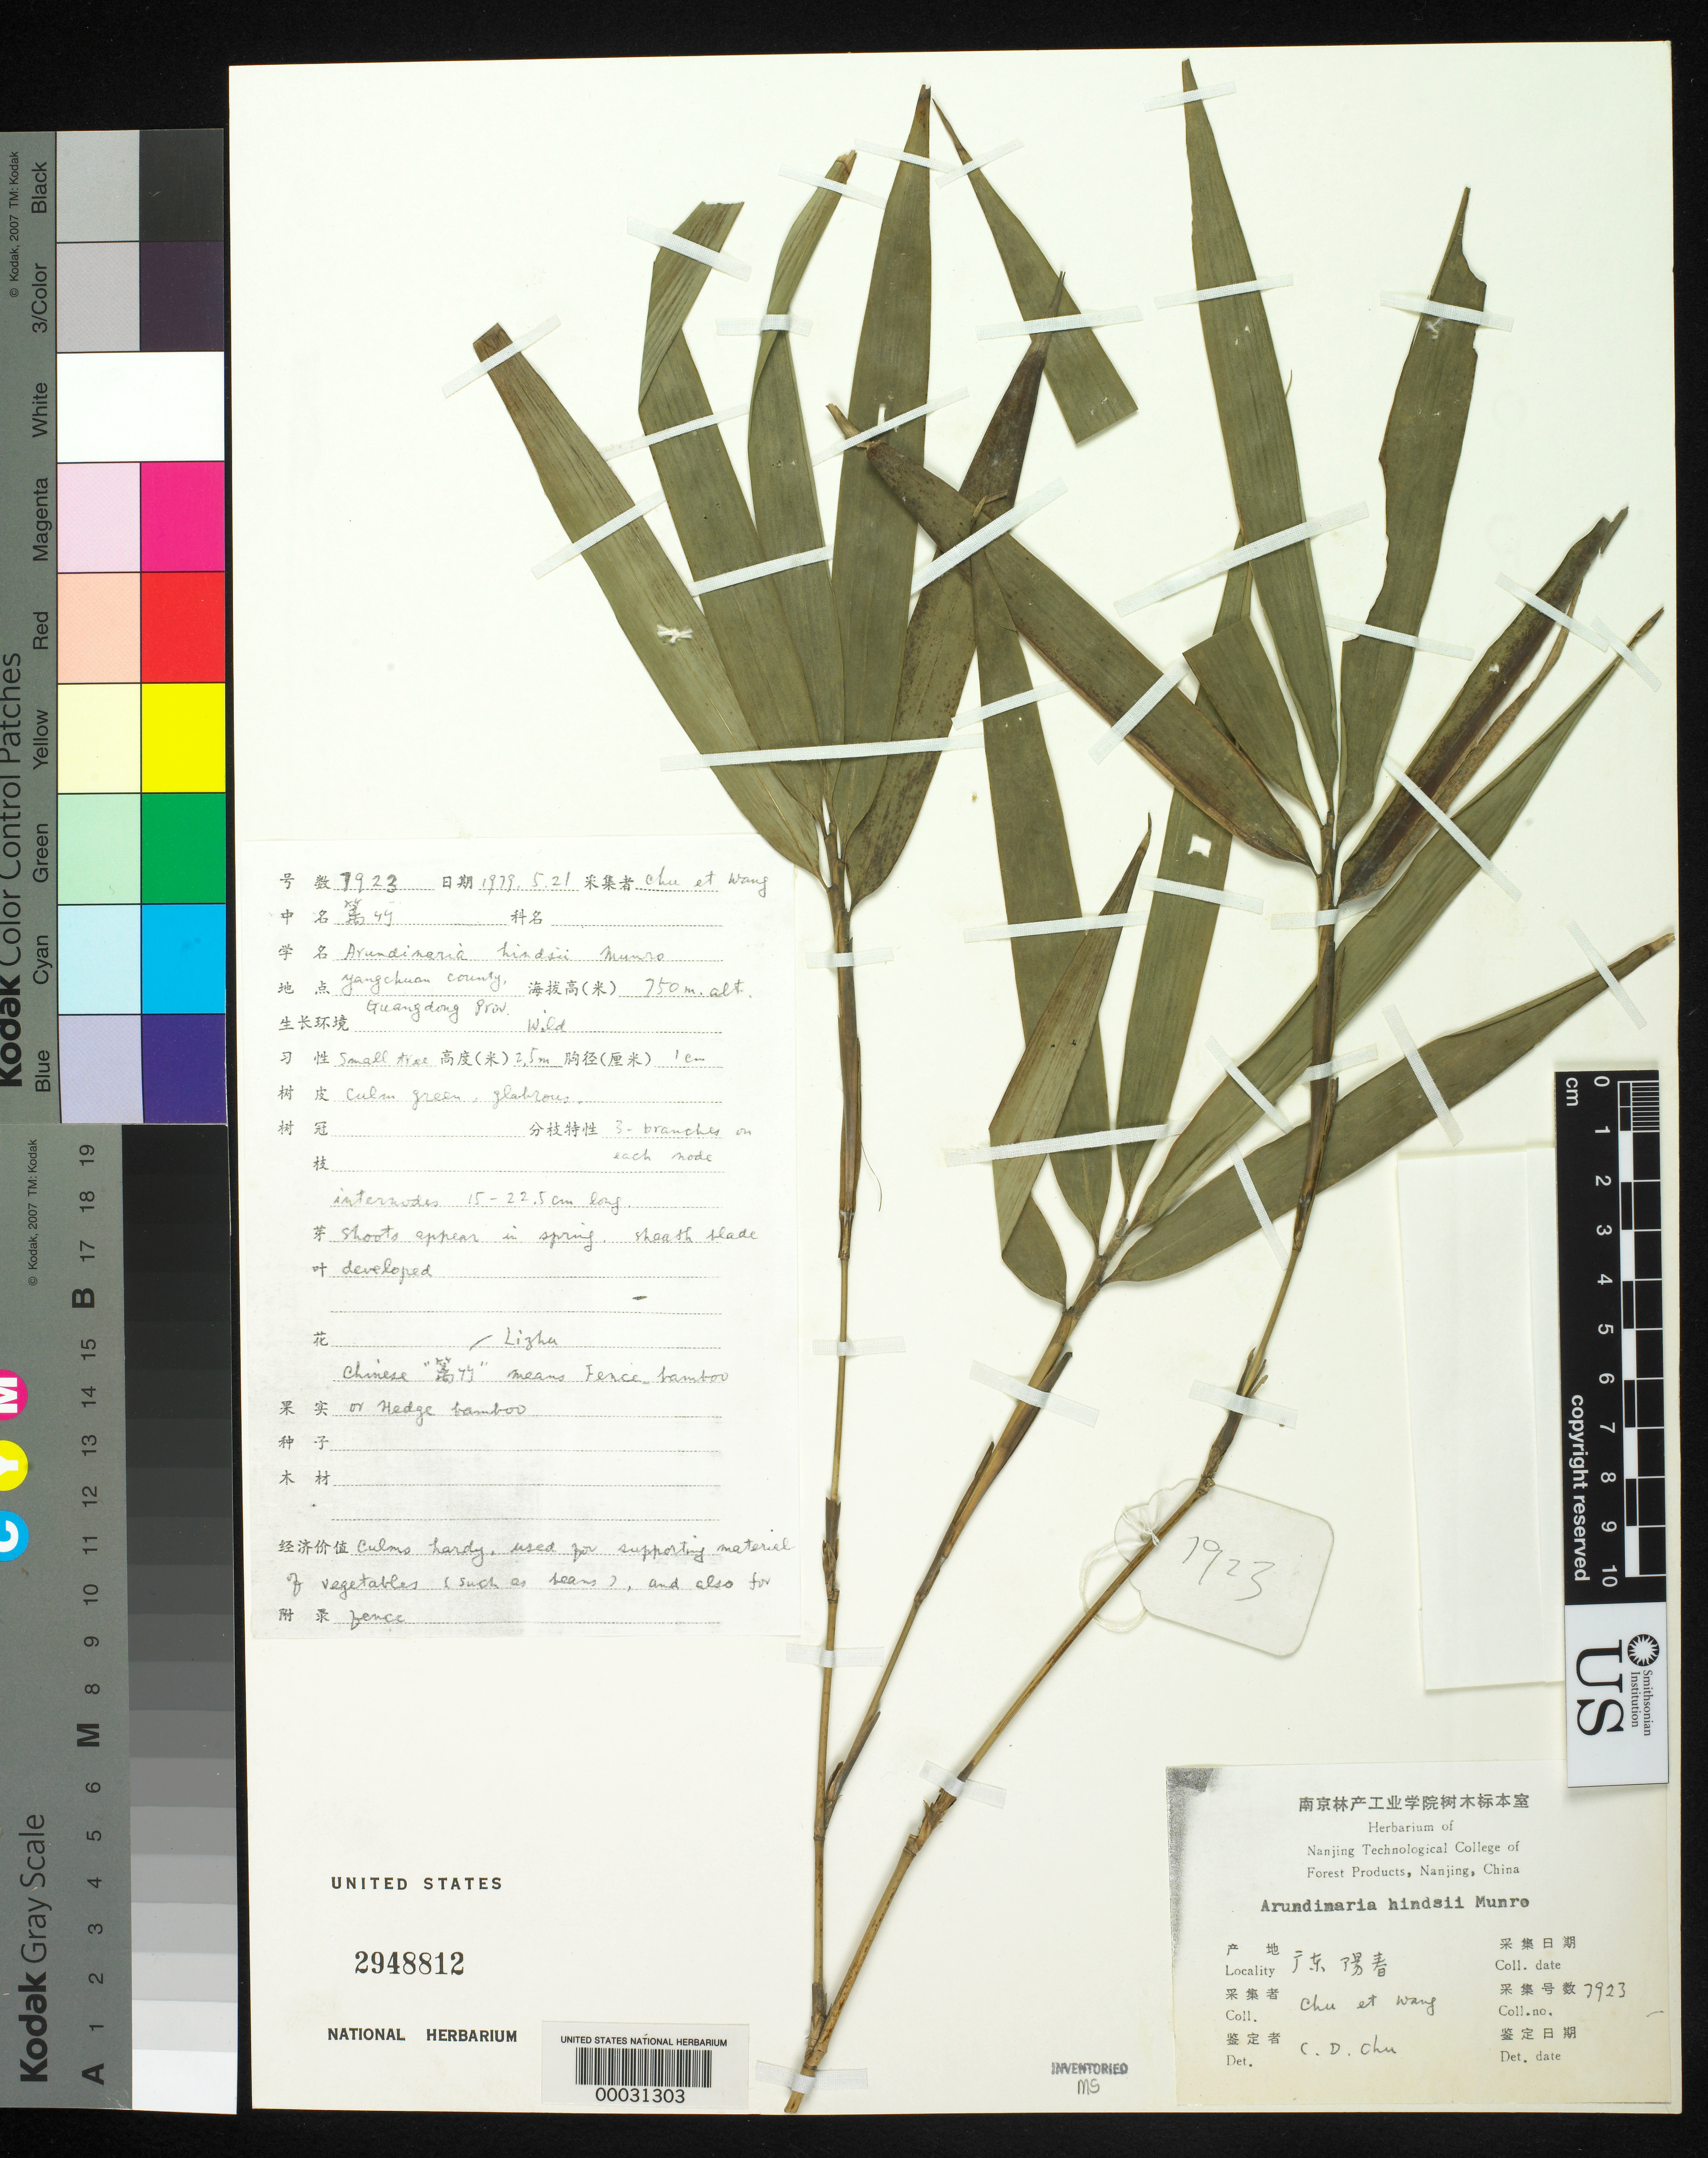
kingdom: Plantae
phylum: Tracheophyta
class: Liliopsida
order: Poales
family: Poaceae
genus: Pseudosasa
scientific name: Pseudosasa hindsii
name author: (Munro) S.L. Chen & G.Y. Sheng ex T.G. Liang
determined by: Poaceae Reorganization Project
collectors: -- Chu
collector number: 7923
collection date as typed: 21 May 1979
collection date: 1979-05-21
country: China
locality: Nanjing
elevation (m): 750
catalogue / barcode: US 2948812